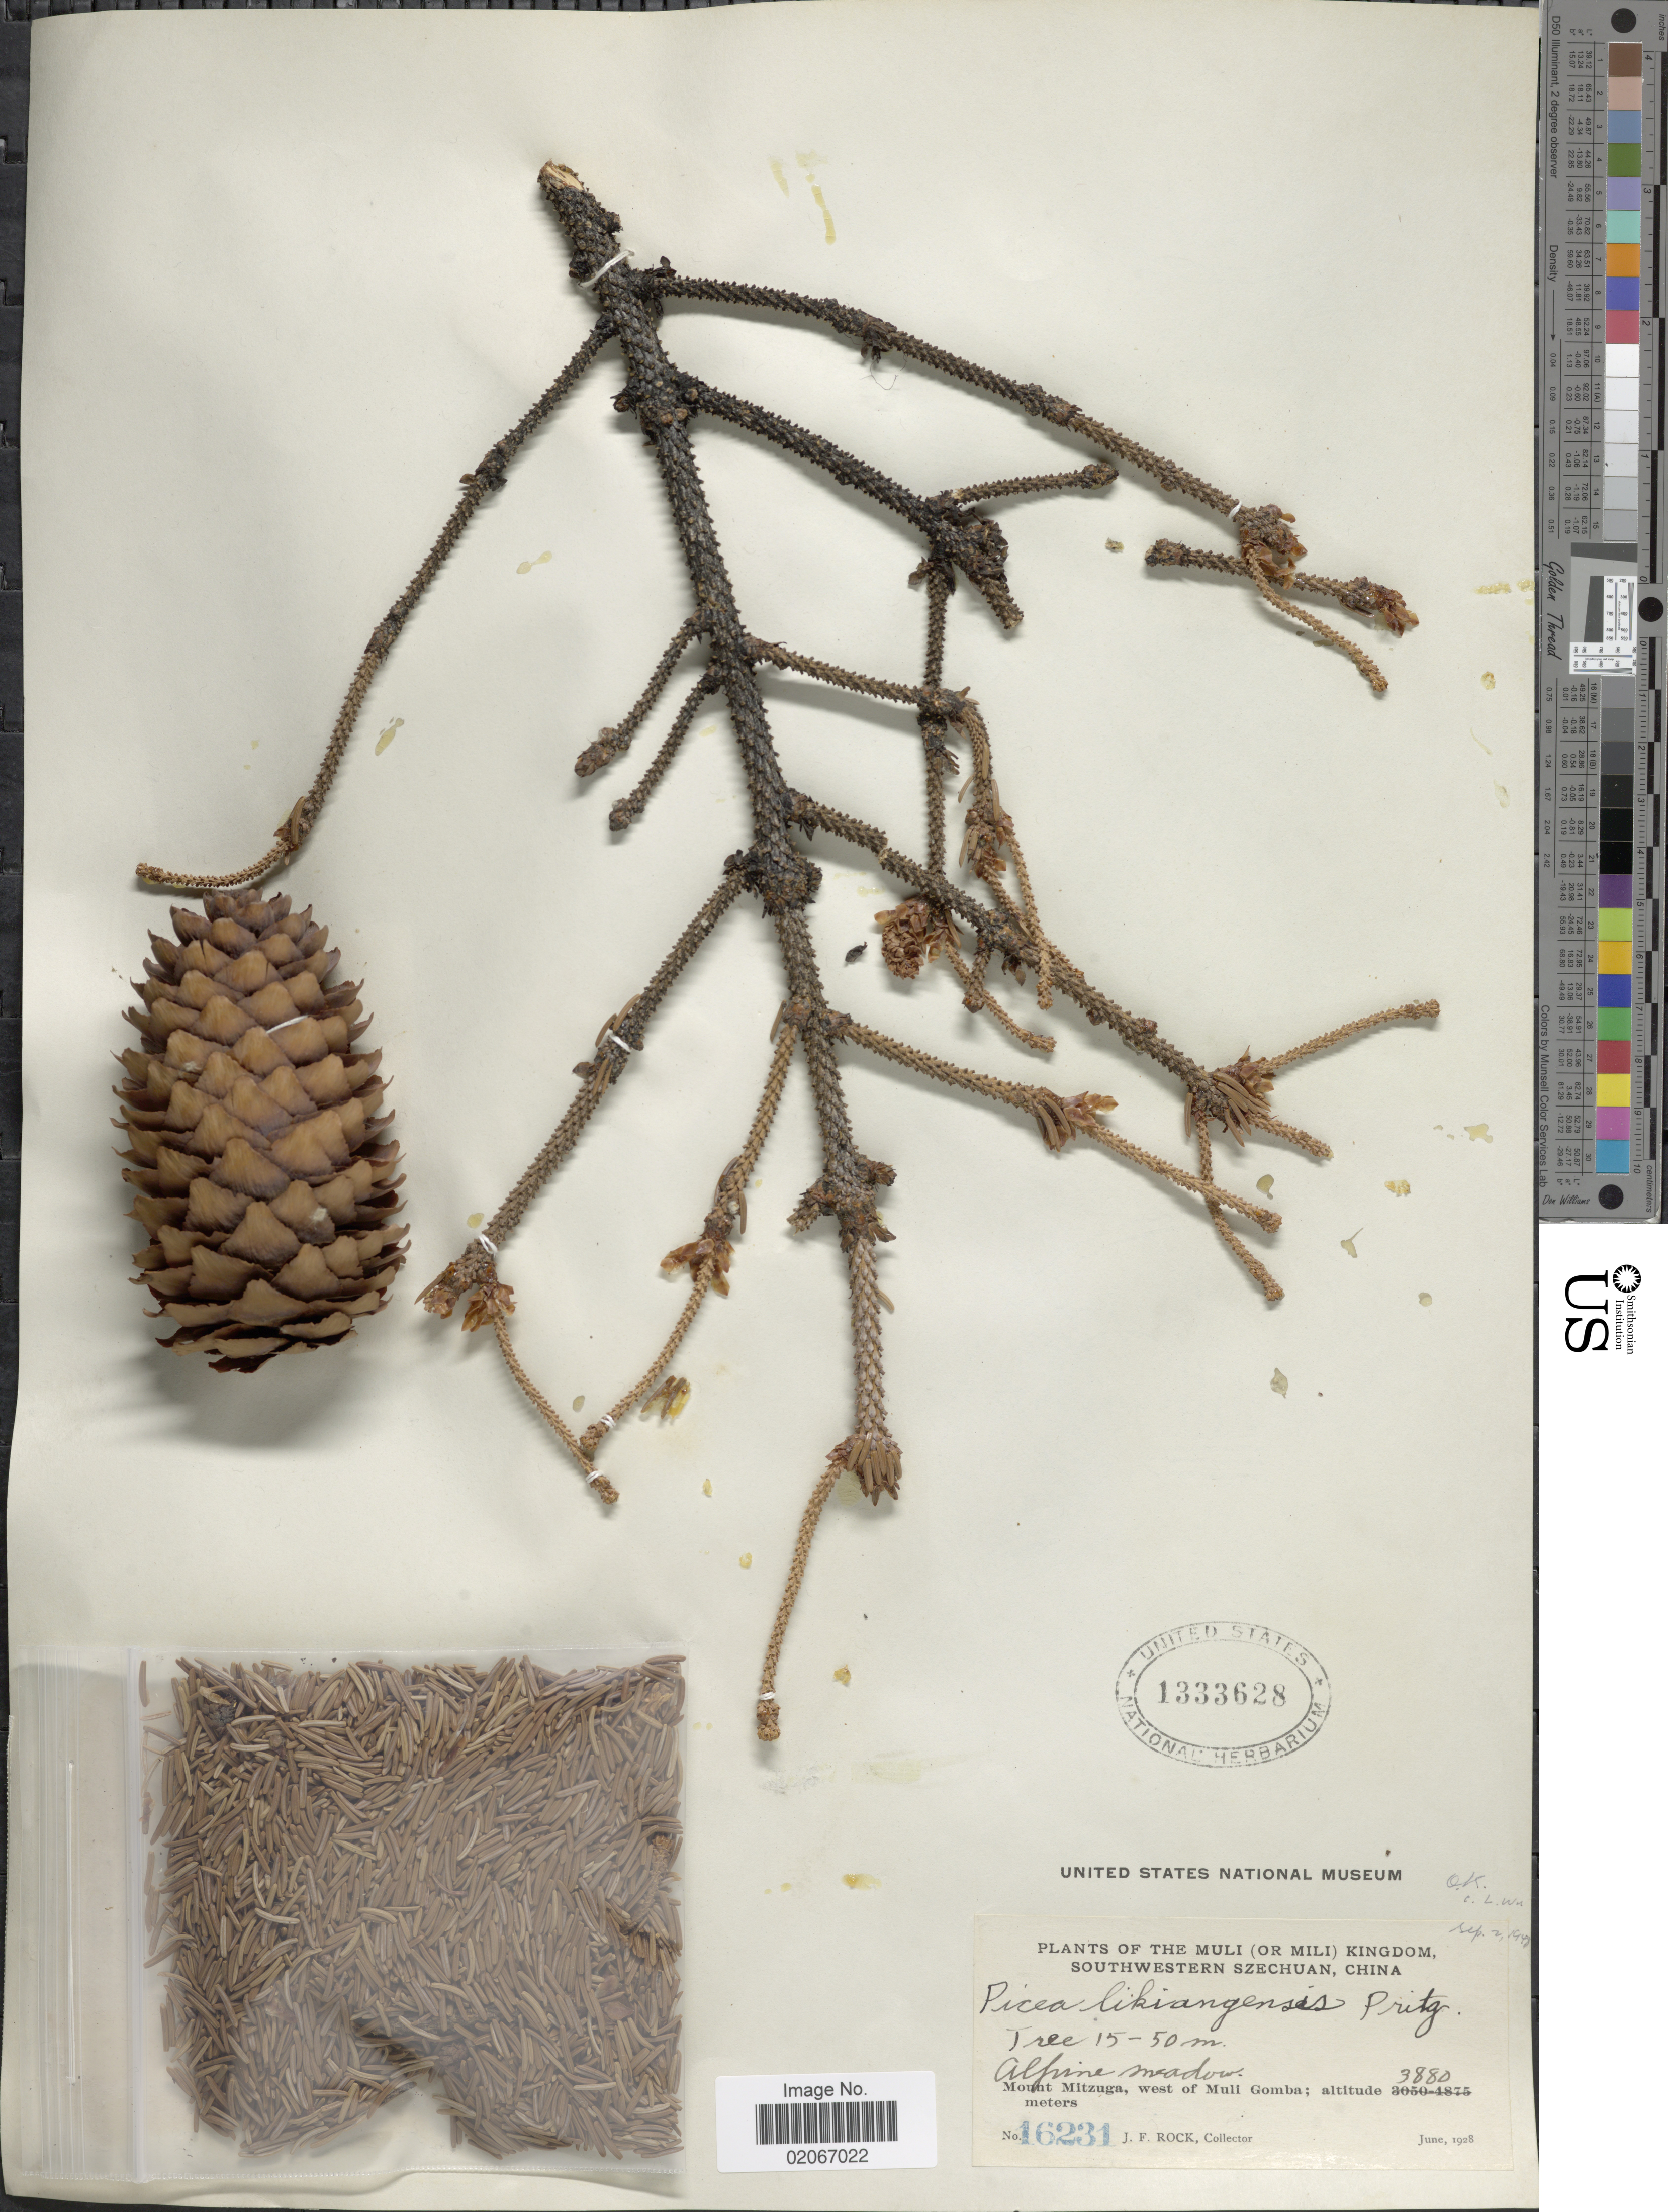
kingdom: Plantae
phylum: Tracheophyta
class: Pinopsida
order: Pinales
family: Pinaceae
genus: Picea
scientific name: Picea likiangensis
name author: (Franch.) E. Pritz.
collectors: J. Rock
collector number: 16231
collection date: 1928-06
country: China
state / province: Sichuan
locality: Muli (or Mili) Kingdom, Southwestern Szechuan. Mount Mitzuga, west of Muli Gomba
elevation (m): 3880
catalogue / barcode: US 1333628